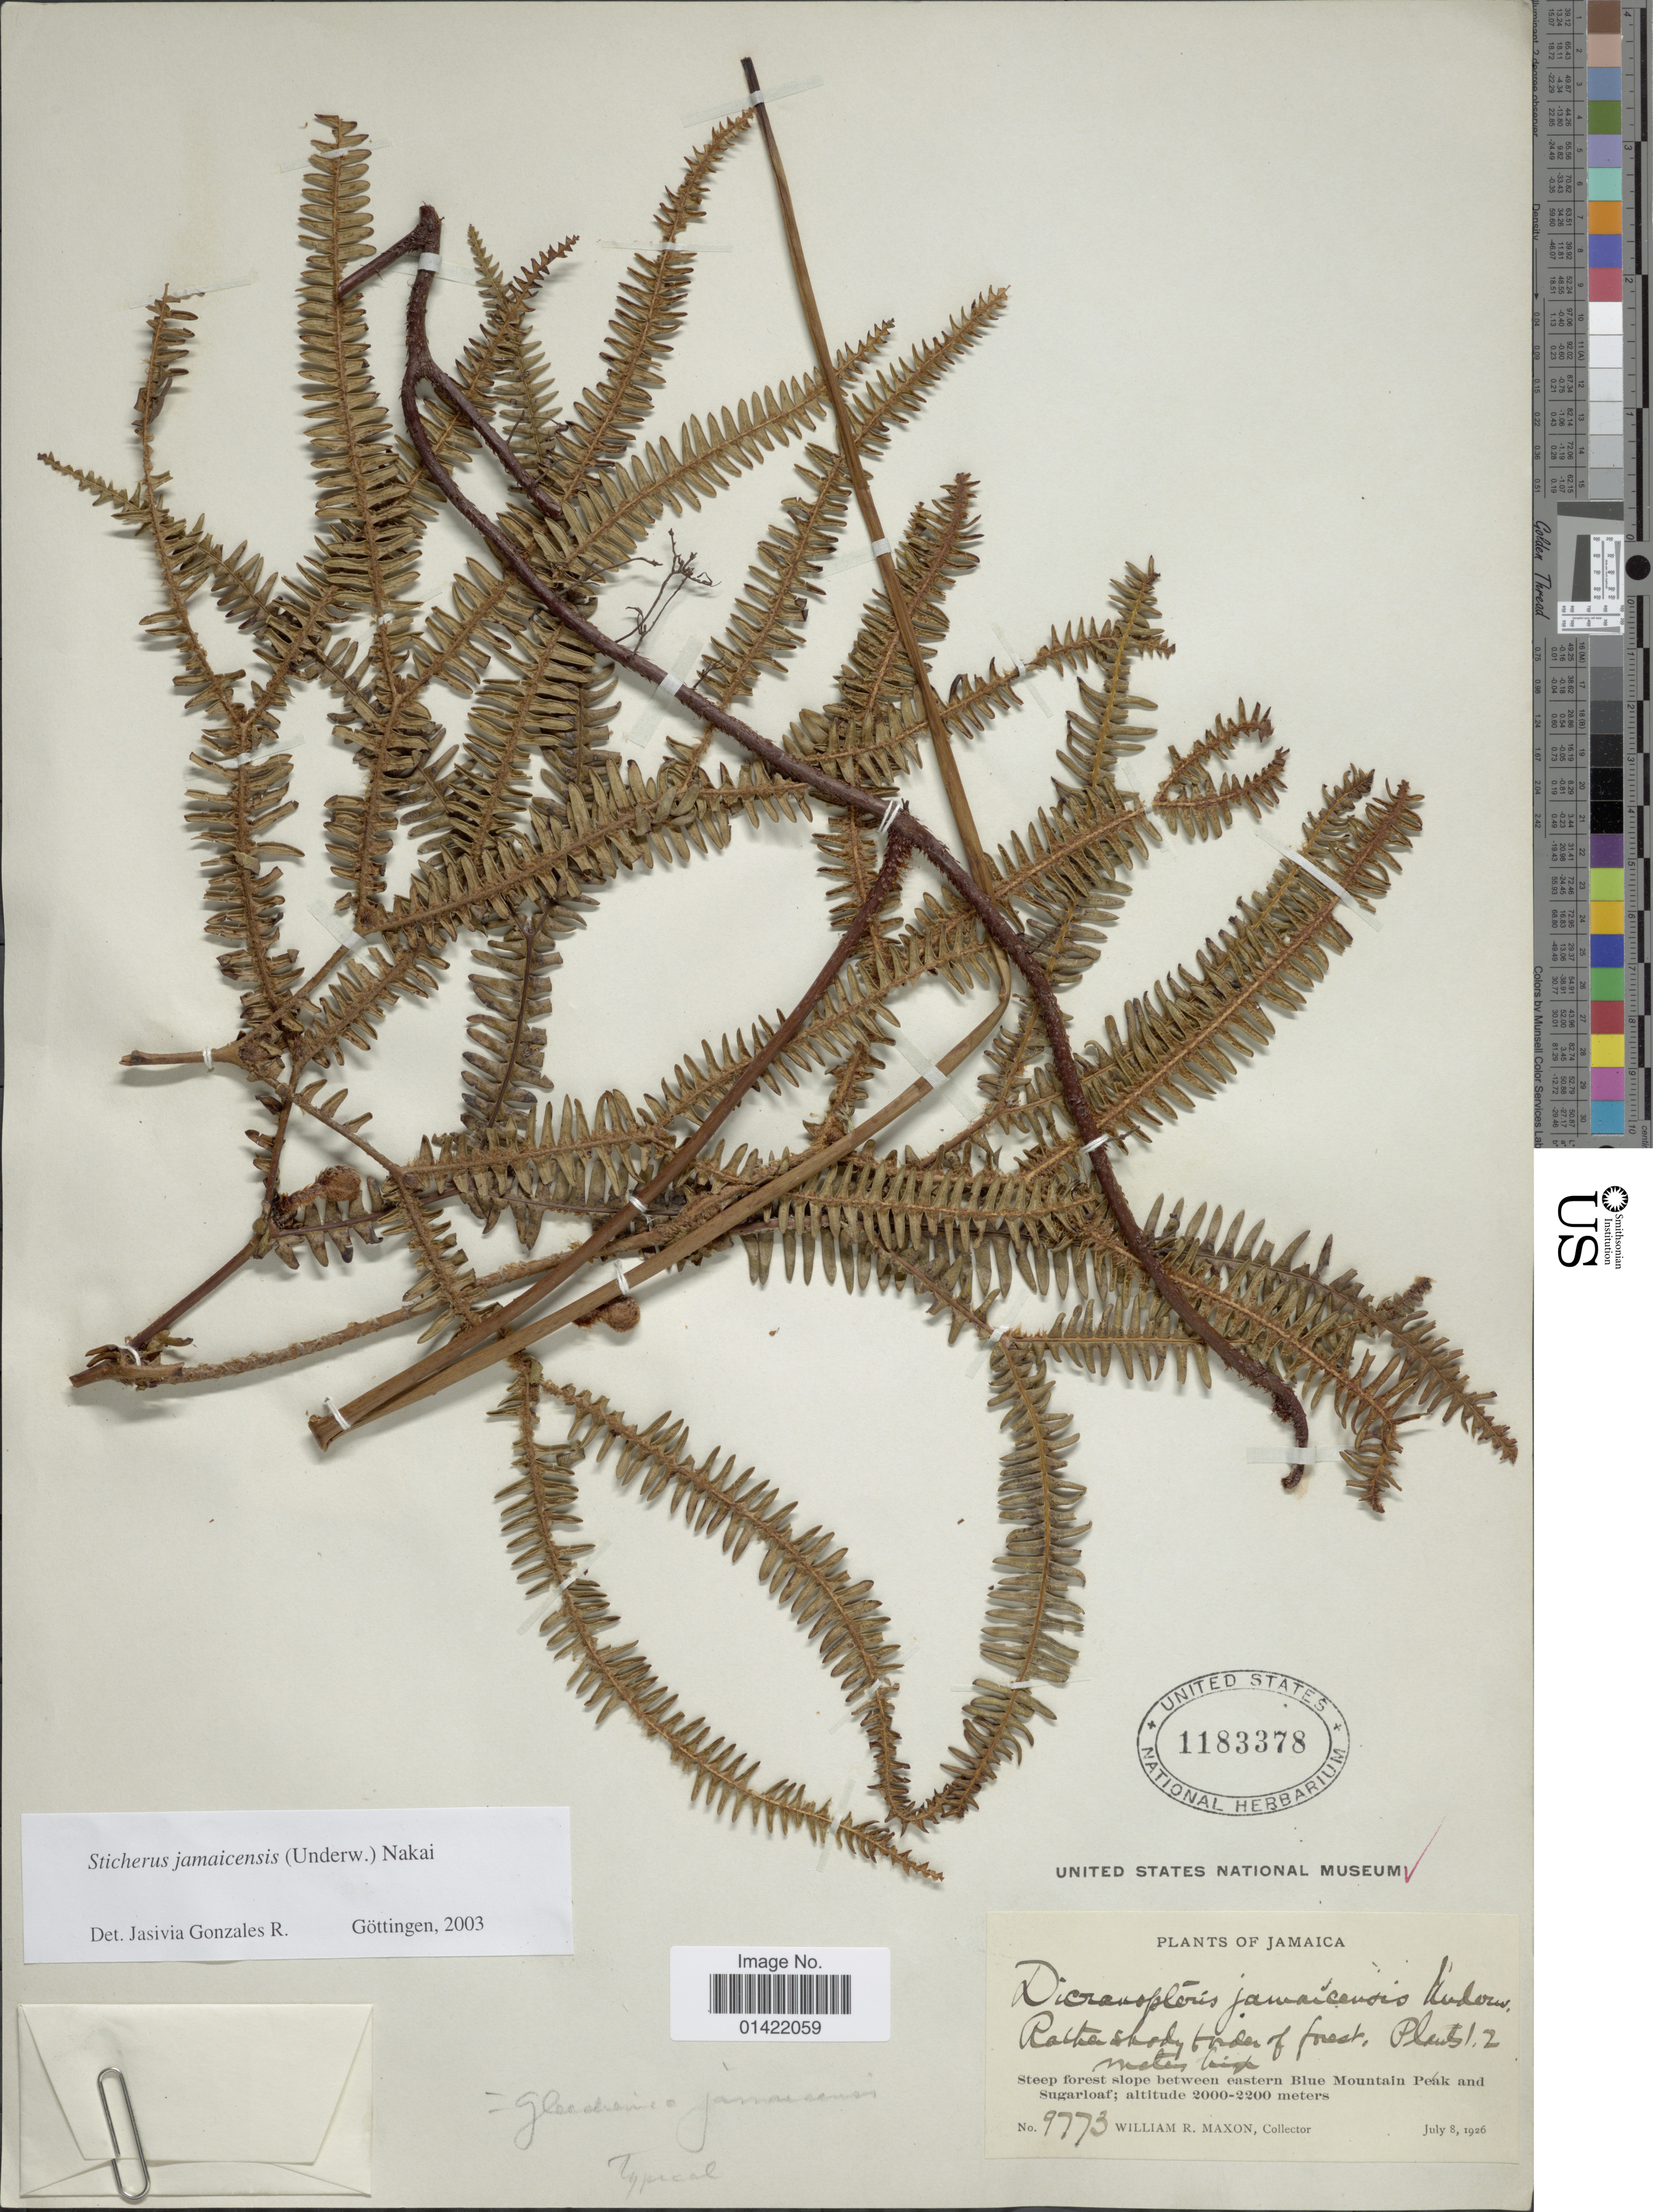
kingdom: Plantae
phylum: Tracheophyta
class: Polypodiopsida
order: Gleicheniales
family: Gleicheniaceae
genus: Sticherus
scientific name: Sticherus jamaicensis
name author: (Underw.) Nakai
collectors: W. R. Maxon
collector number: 9773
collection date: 1926-07-08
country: Jamaica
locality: Steep forest slope between eastern Blue Mountain Peak and Sugarloaf.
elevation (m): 2000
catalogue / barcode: US 1183378